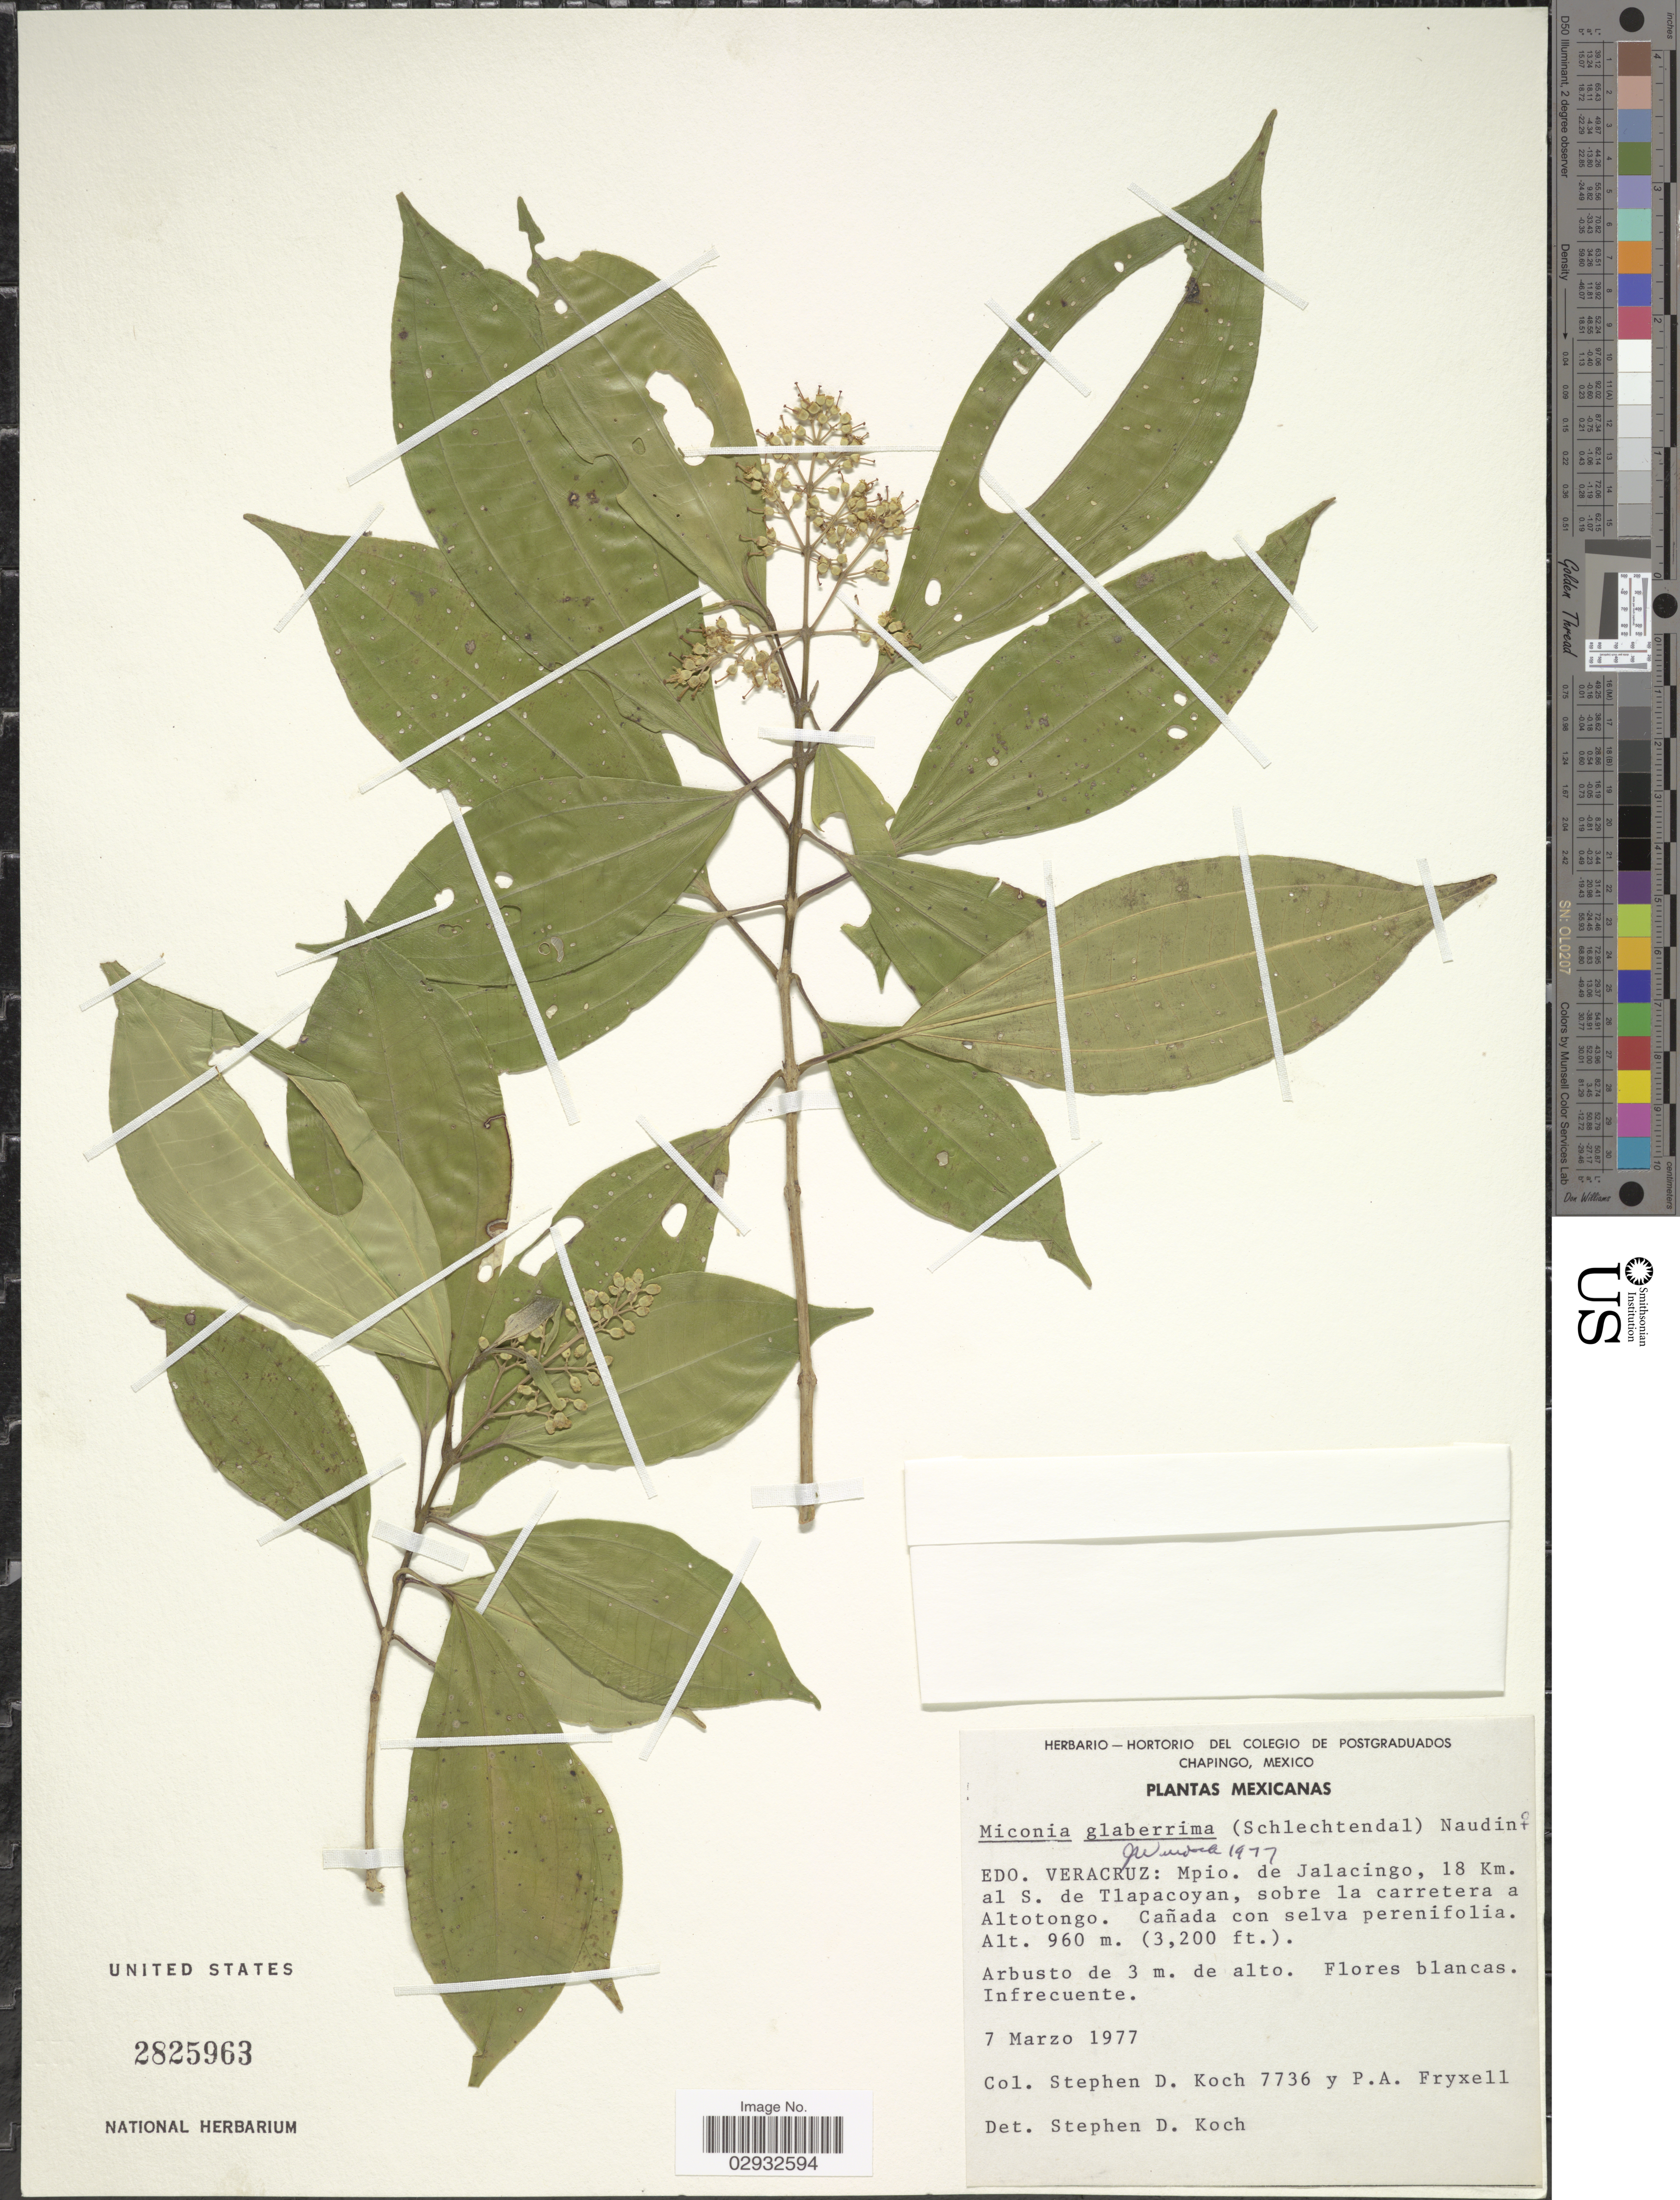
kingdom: Plantae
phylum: Tracheophyta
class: Magnoliopsida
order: Myrtales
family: Melastomataceae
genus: Miconia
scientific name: Miconia glaberrima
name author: (Schltdl.) Naudin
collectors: S. D. Koch & P. A. Fryxell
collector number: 7736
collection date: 1977-03-07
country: Mexico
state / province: Veracruz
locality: Mpio. de Jalacingo, 18 Km. al S. de Tlapacoyan, sobre la carretera a Altotongo.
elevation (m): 975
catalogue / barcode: US 2825963